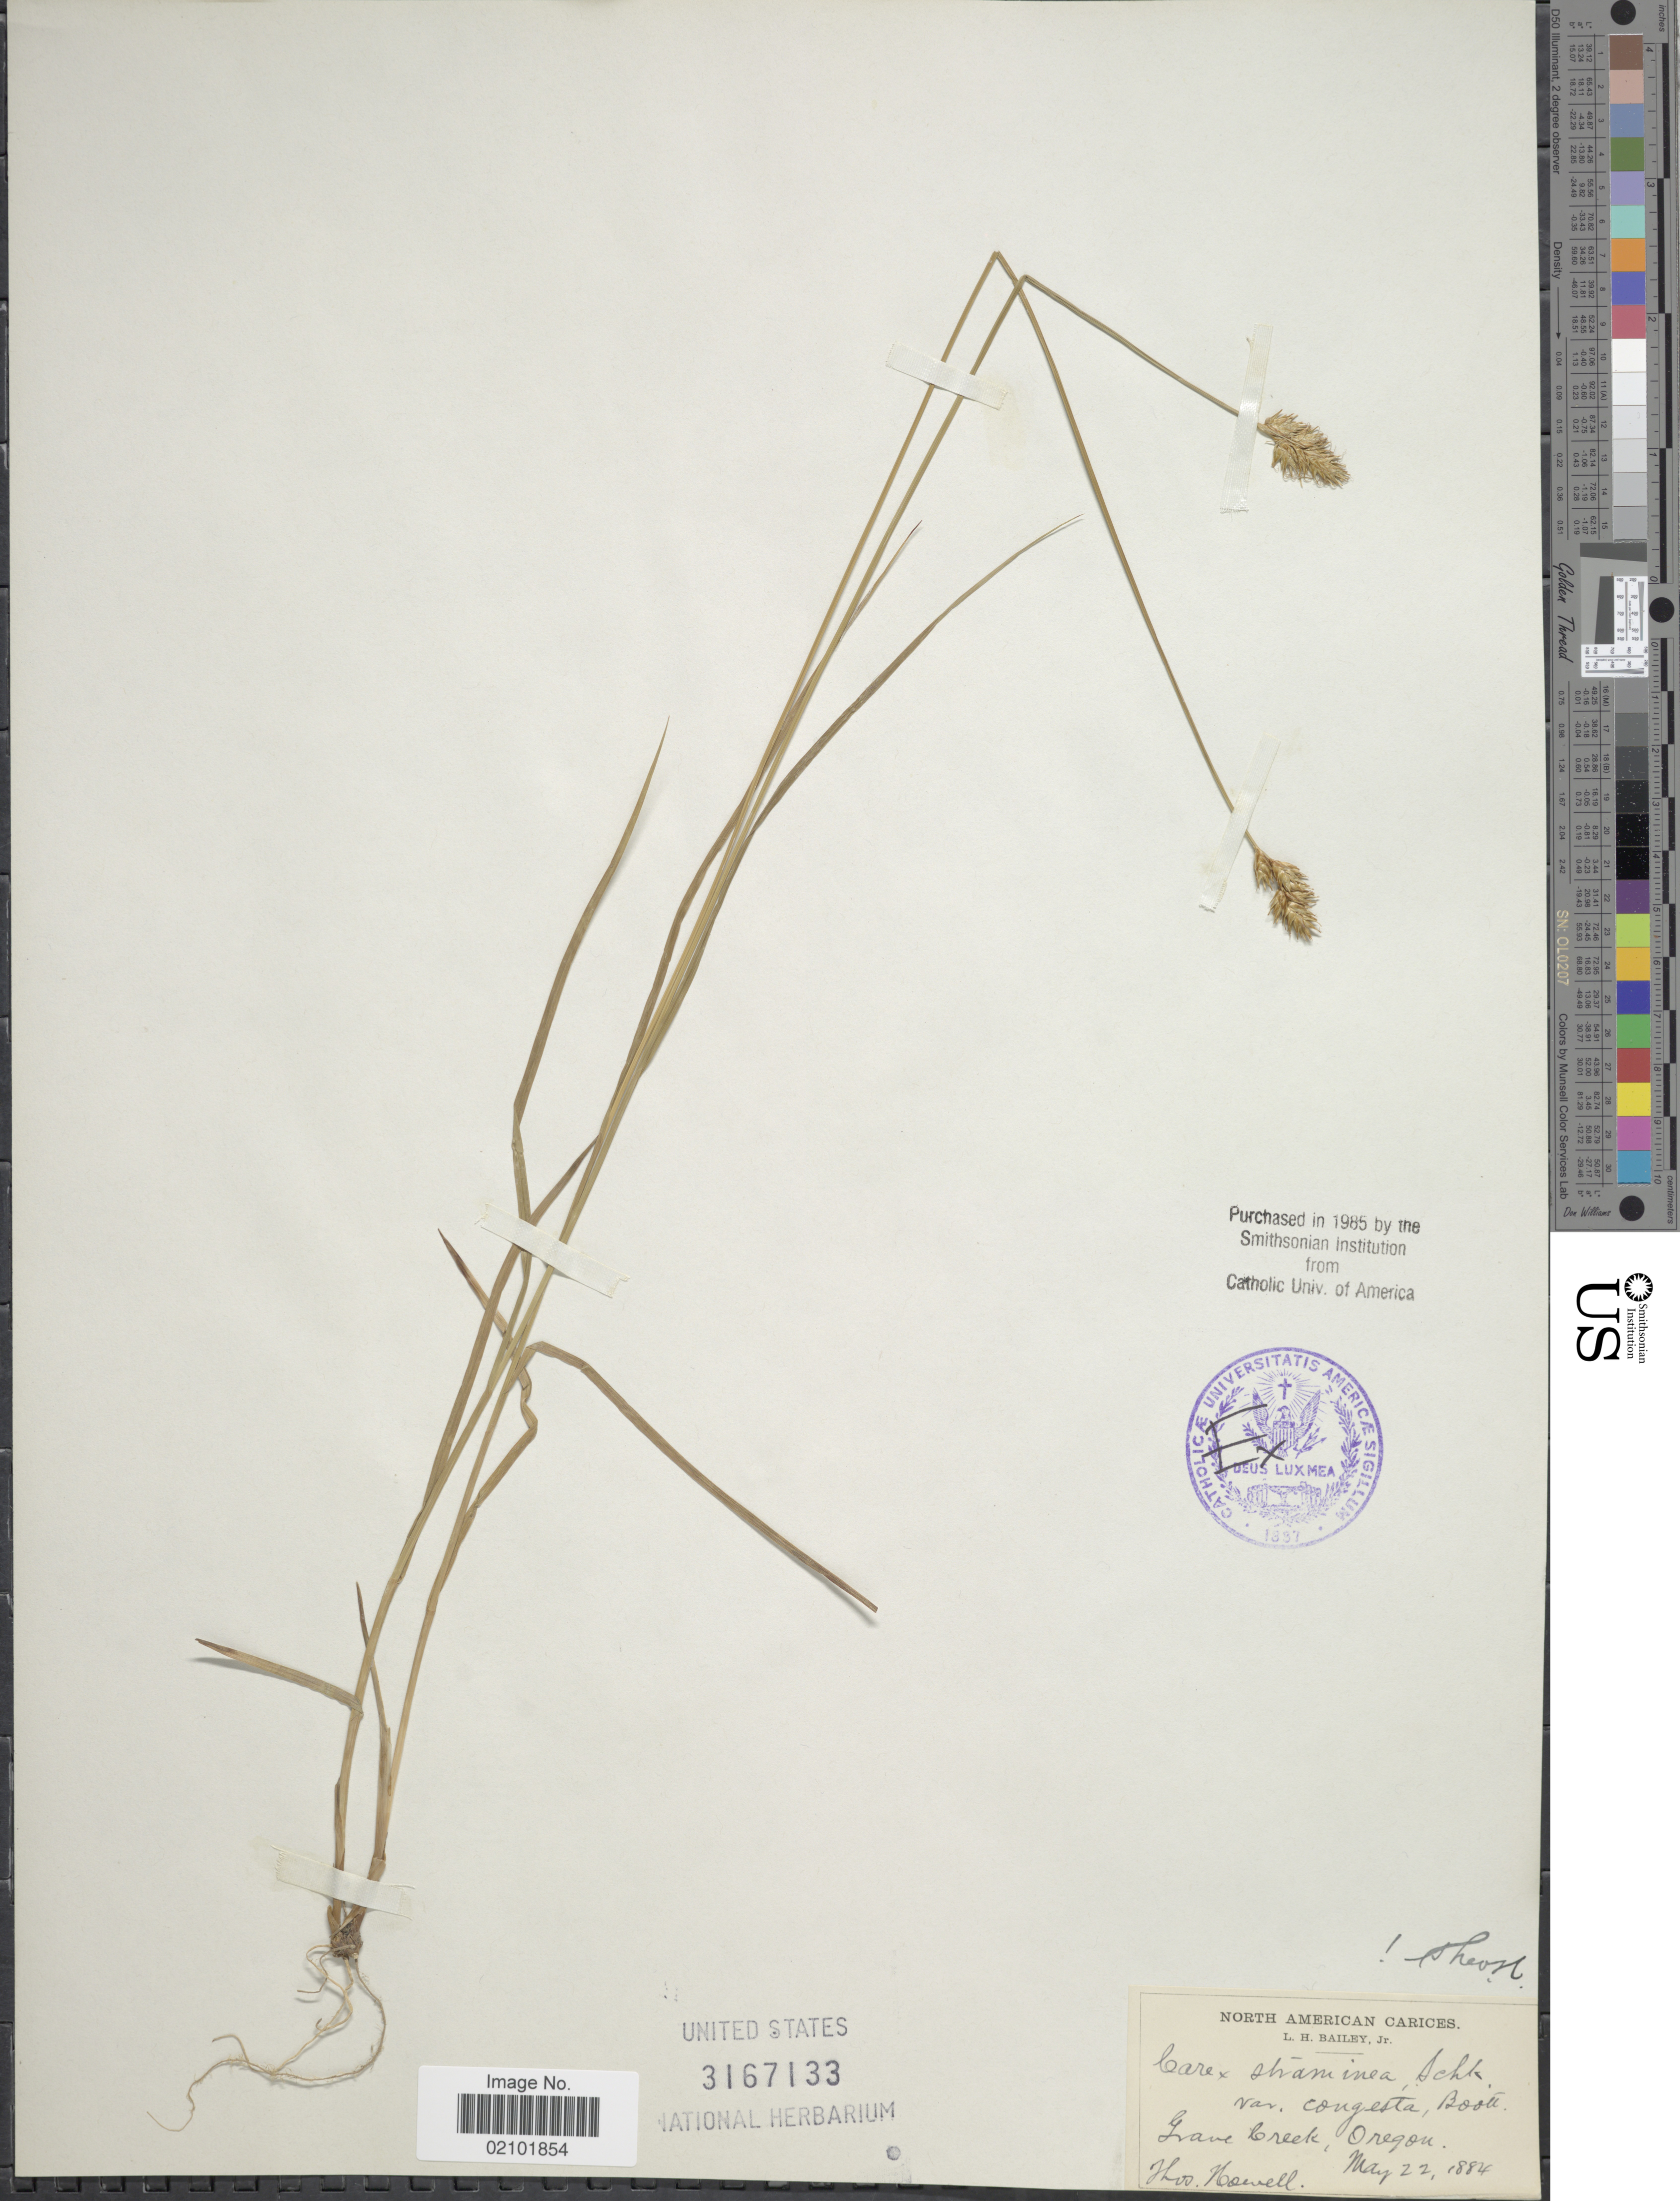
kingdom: Plantae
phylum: Tracheophyta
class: Liliopsida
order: Poales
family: Cyperaceae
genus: Carex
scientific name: Carex albolutescens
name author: Schwein.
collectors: T. Howell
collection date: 1884-05-22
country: United States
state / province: Oregon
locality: Grave Creek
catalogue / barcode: US 3167133